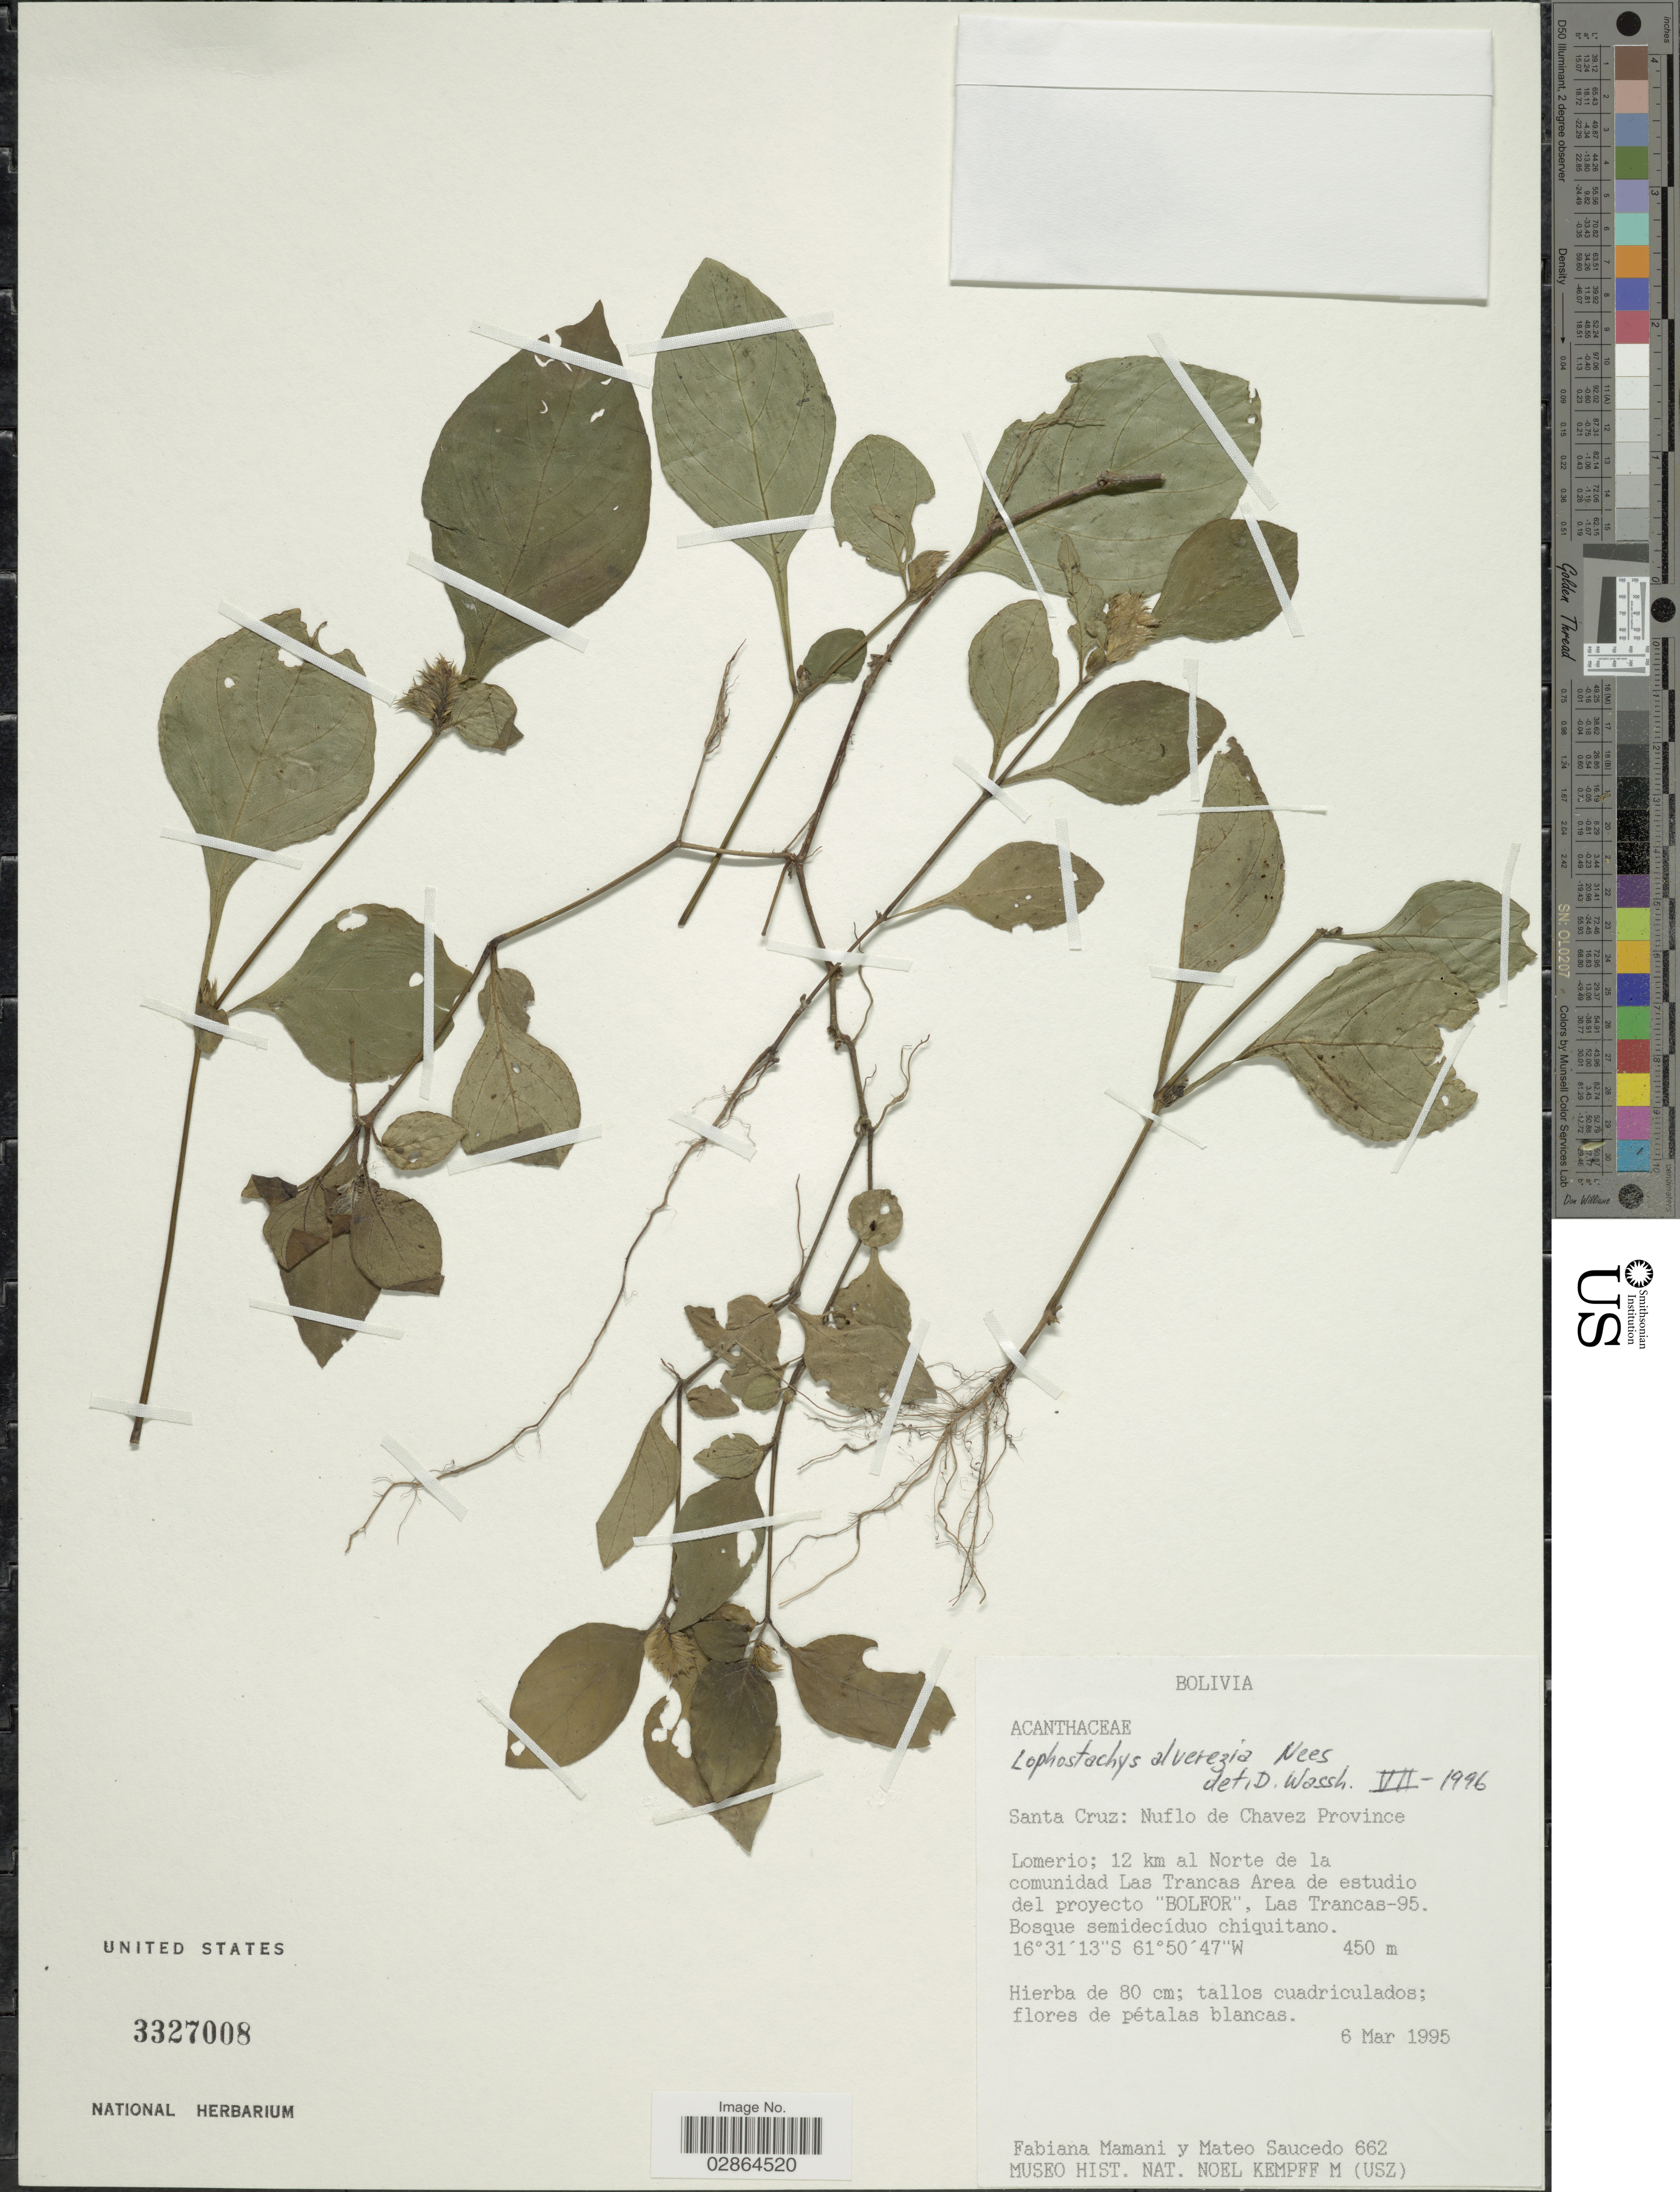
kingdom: Plantae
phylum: Tracheophyta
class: Magnoliopsida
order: Lamiales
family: Acanthaceae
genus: Lophostachys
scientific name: Lophostachys alvarezia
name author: Nees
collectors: F. Mamani & M. Saucedo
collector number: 662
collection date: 1995-03-06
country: Bolivia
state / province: Santa Cruz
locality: Nuflo de Chavez Province. Lomerio; 12 km al Norte de la comunidad Las Trancas Area de estudio del proyecto "BOLFOR", Las Trancas-95.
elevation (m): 450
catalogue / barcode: US 3327008